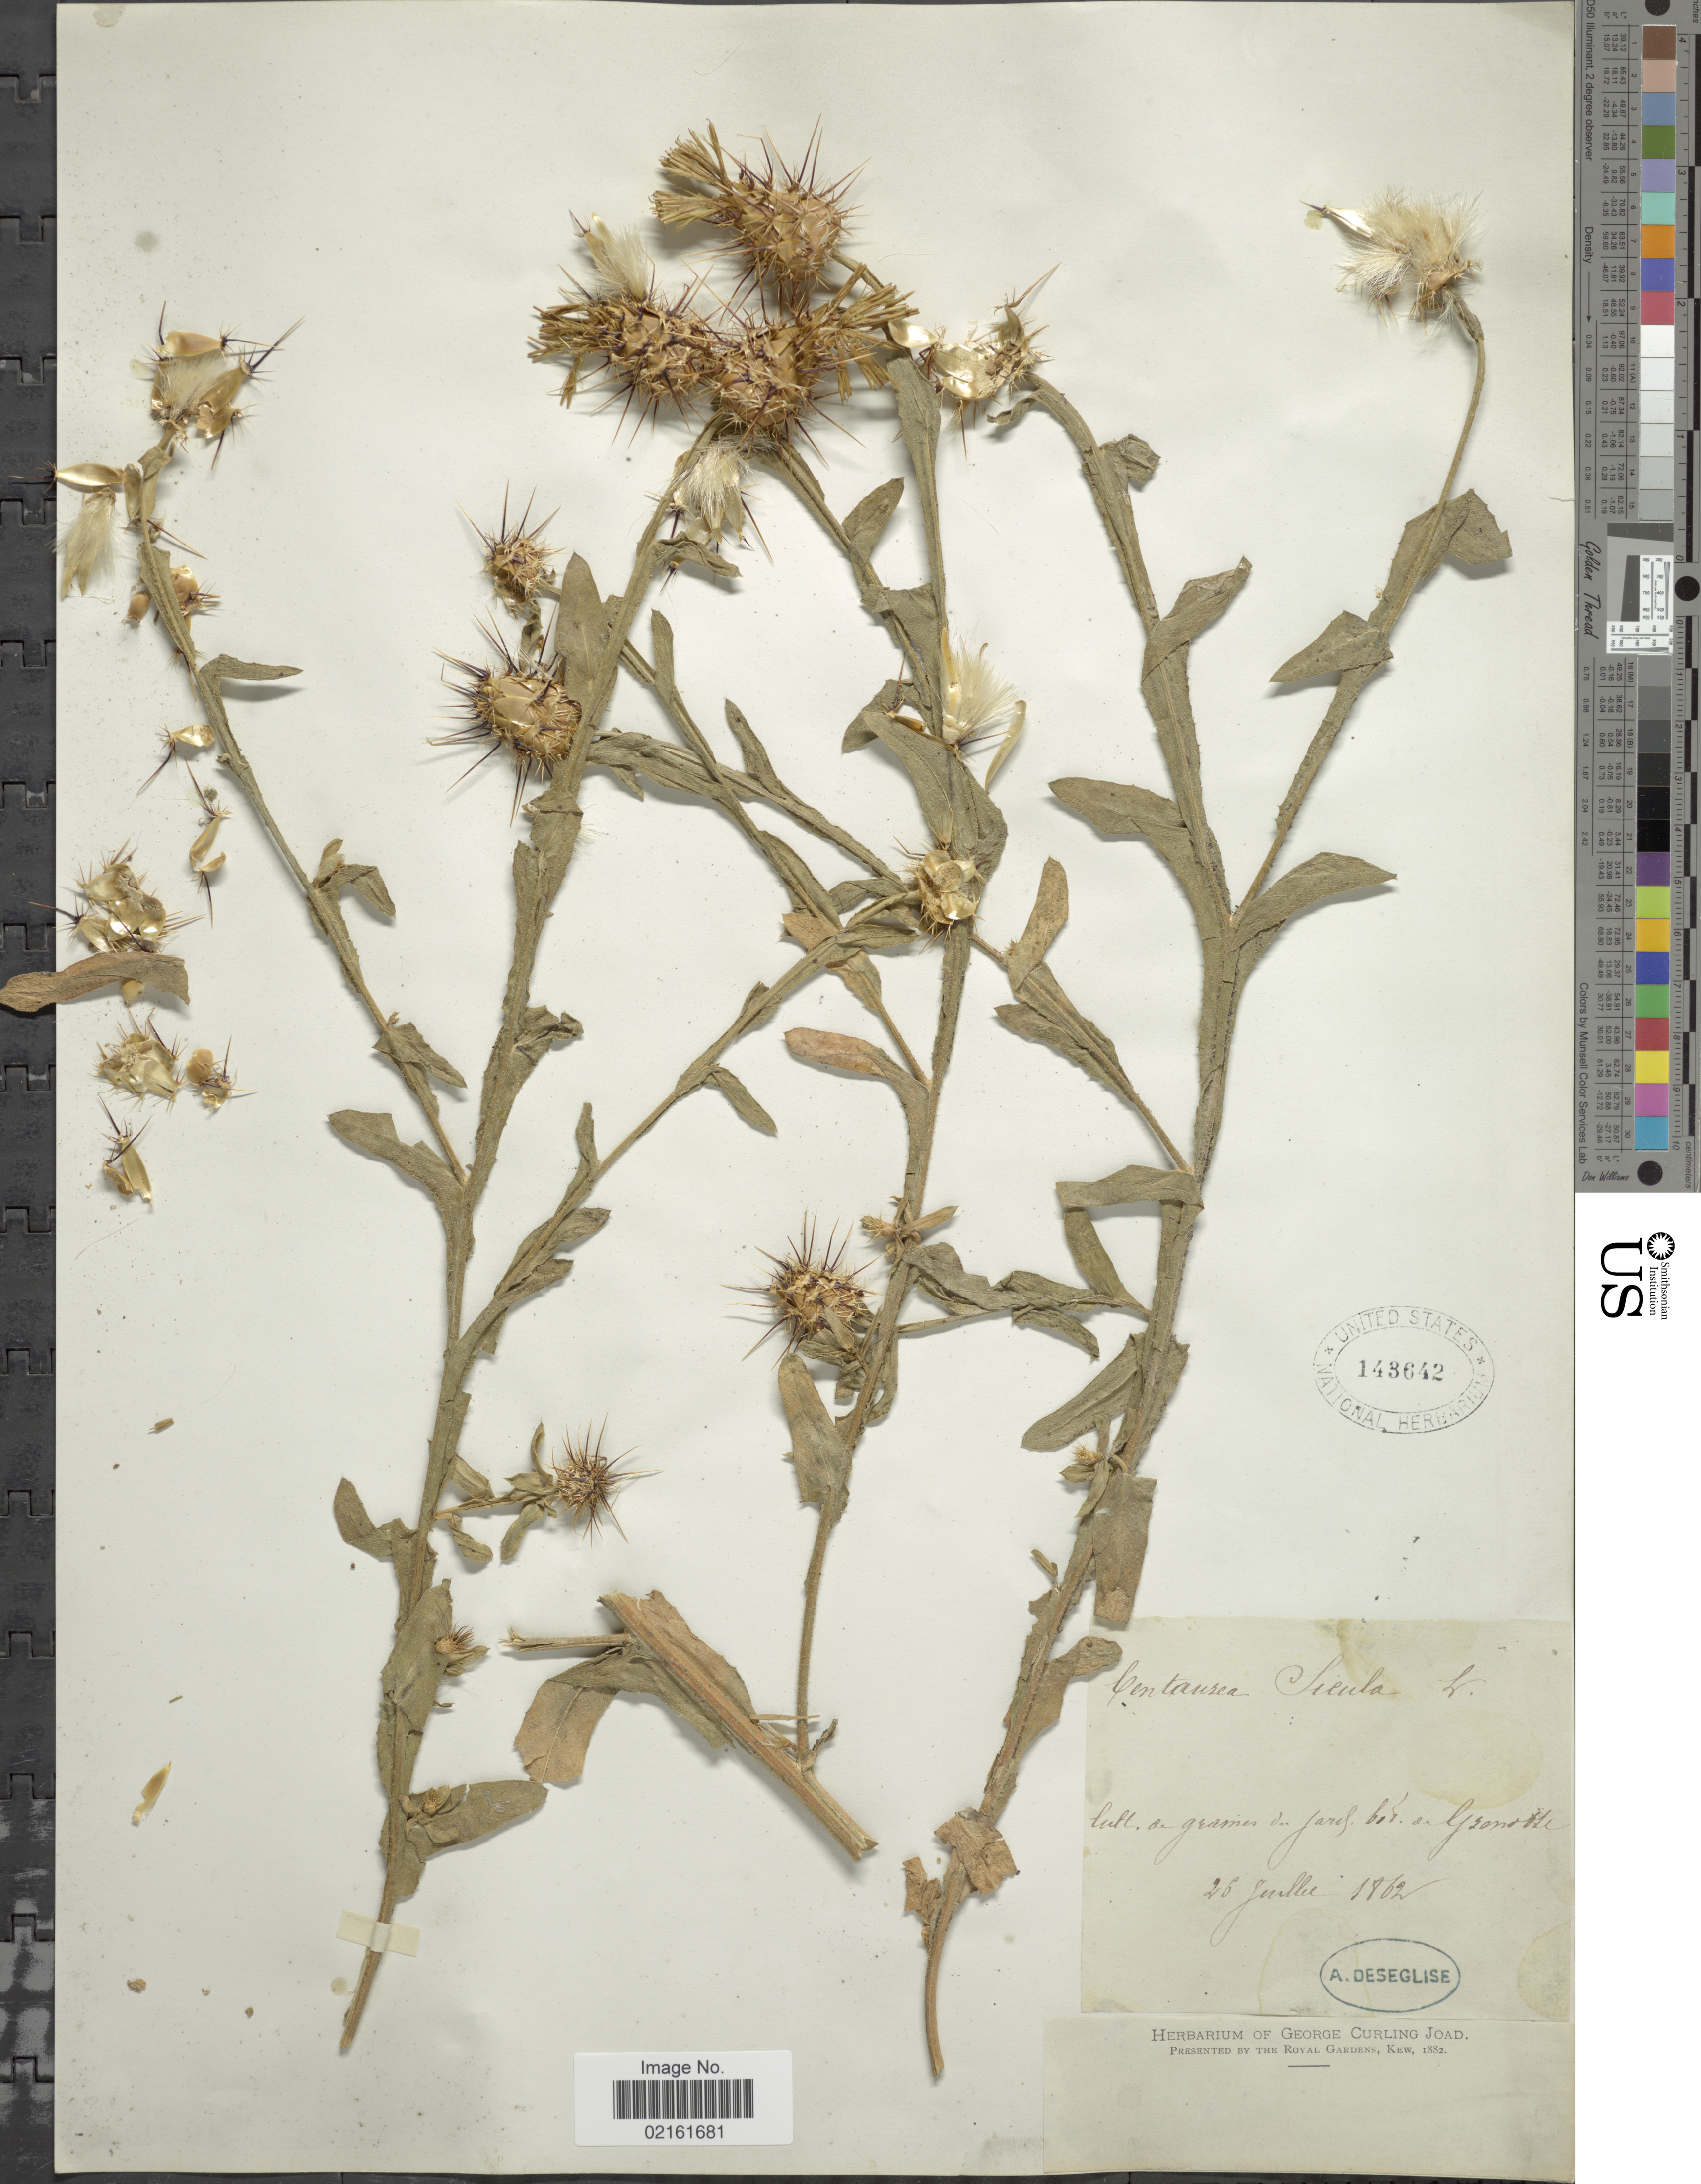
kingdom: Plantae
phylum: Tracheophyta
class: Magnoliopsida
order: Asterales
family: Asteraceae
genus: Centaurea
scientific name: Centaurea sicula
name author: L.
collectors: A. Deseglise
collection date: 1862-07-26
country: France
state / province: Auvergne-Rhône-Alpes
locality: Cult. de gramies du Jares bor de Gromotte [interpreted]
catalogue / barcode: US 143642